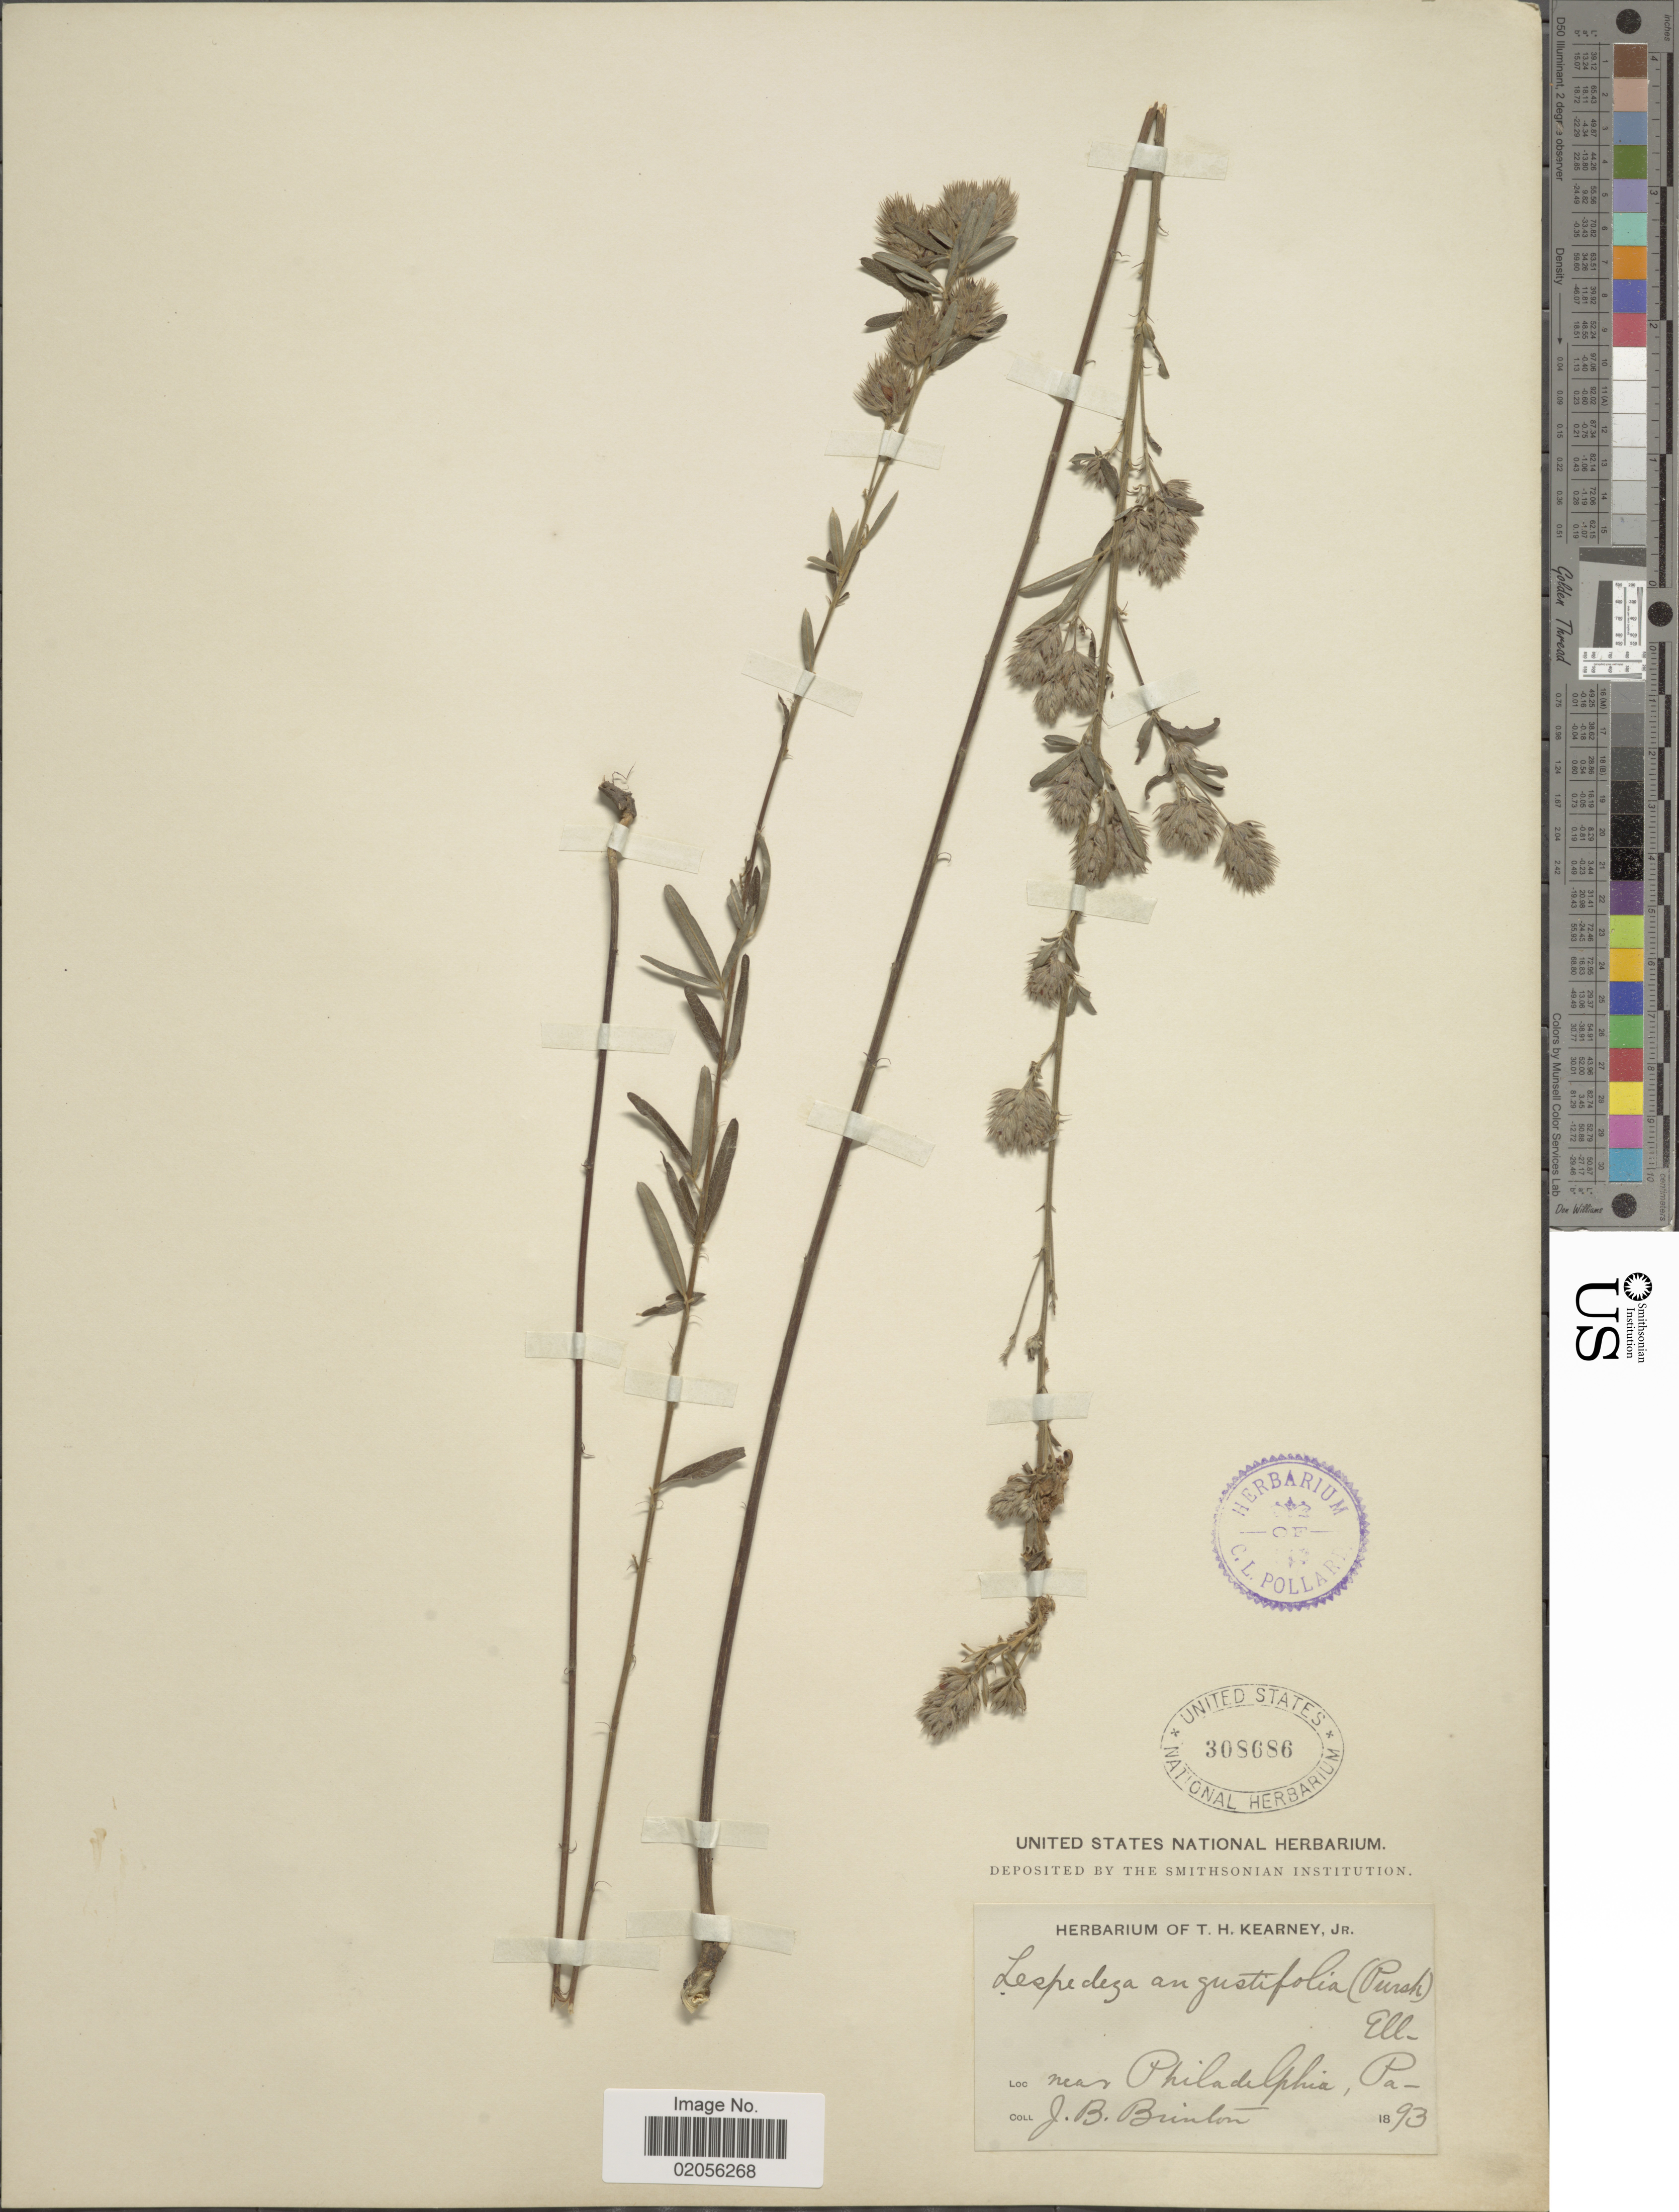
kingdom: Plantae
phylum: Tracheophyta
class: Magnoliopsida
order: Fabales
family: Fabaceae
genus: Lespedeza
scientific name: Lespedeza angustifolia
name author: (Pursh) Elliott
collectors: J. Brinton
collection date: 1893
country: United States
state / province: Pennsylvania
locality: Near Philadelphia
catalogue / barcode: US 308686